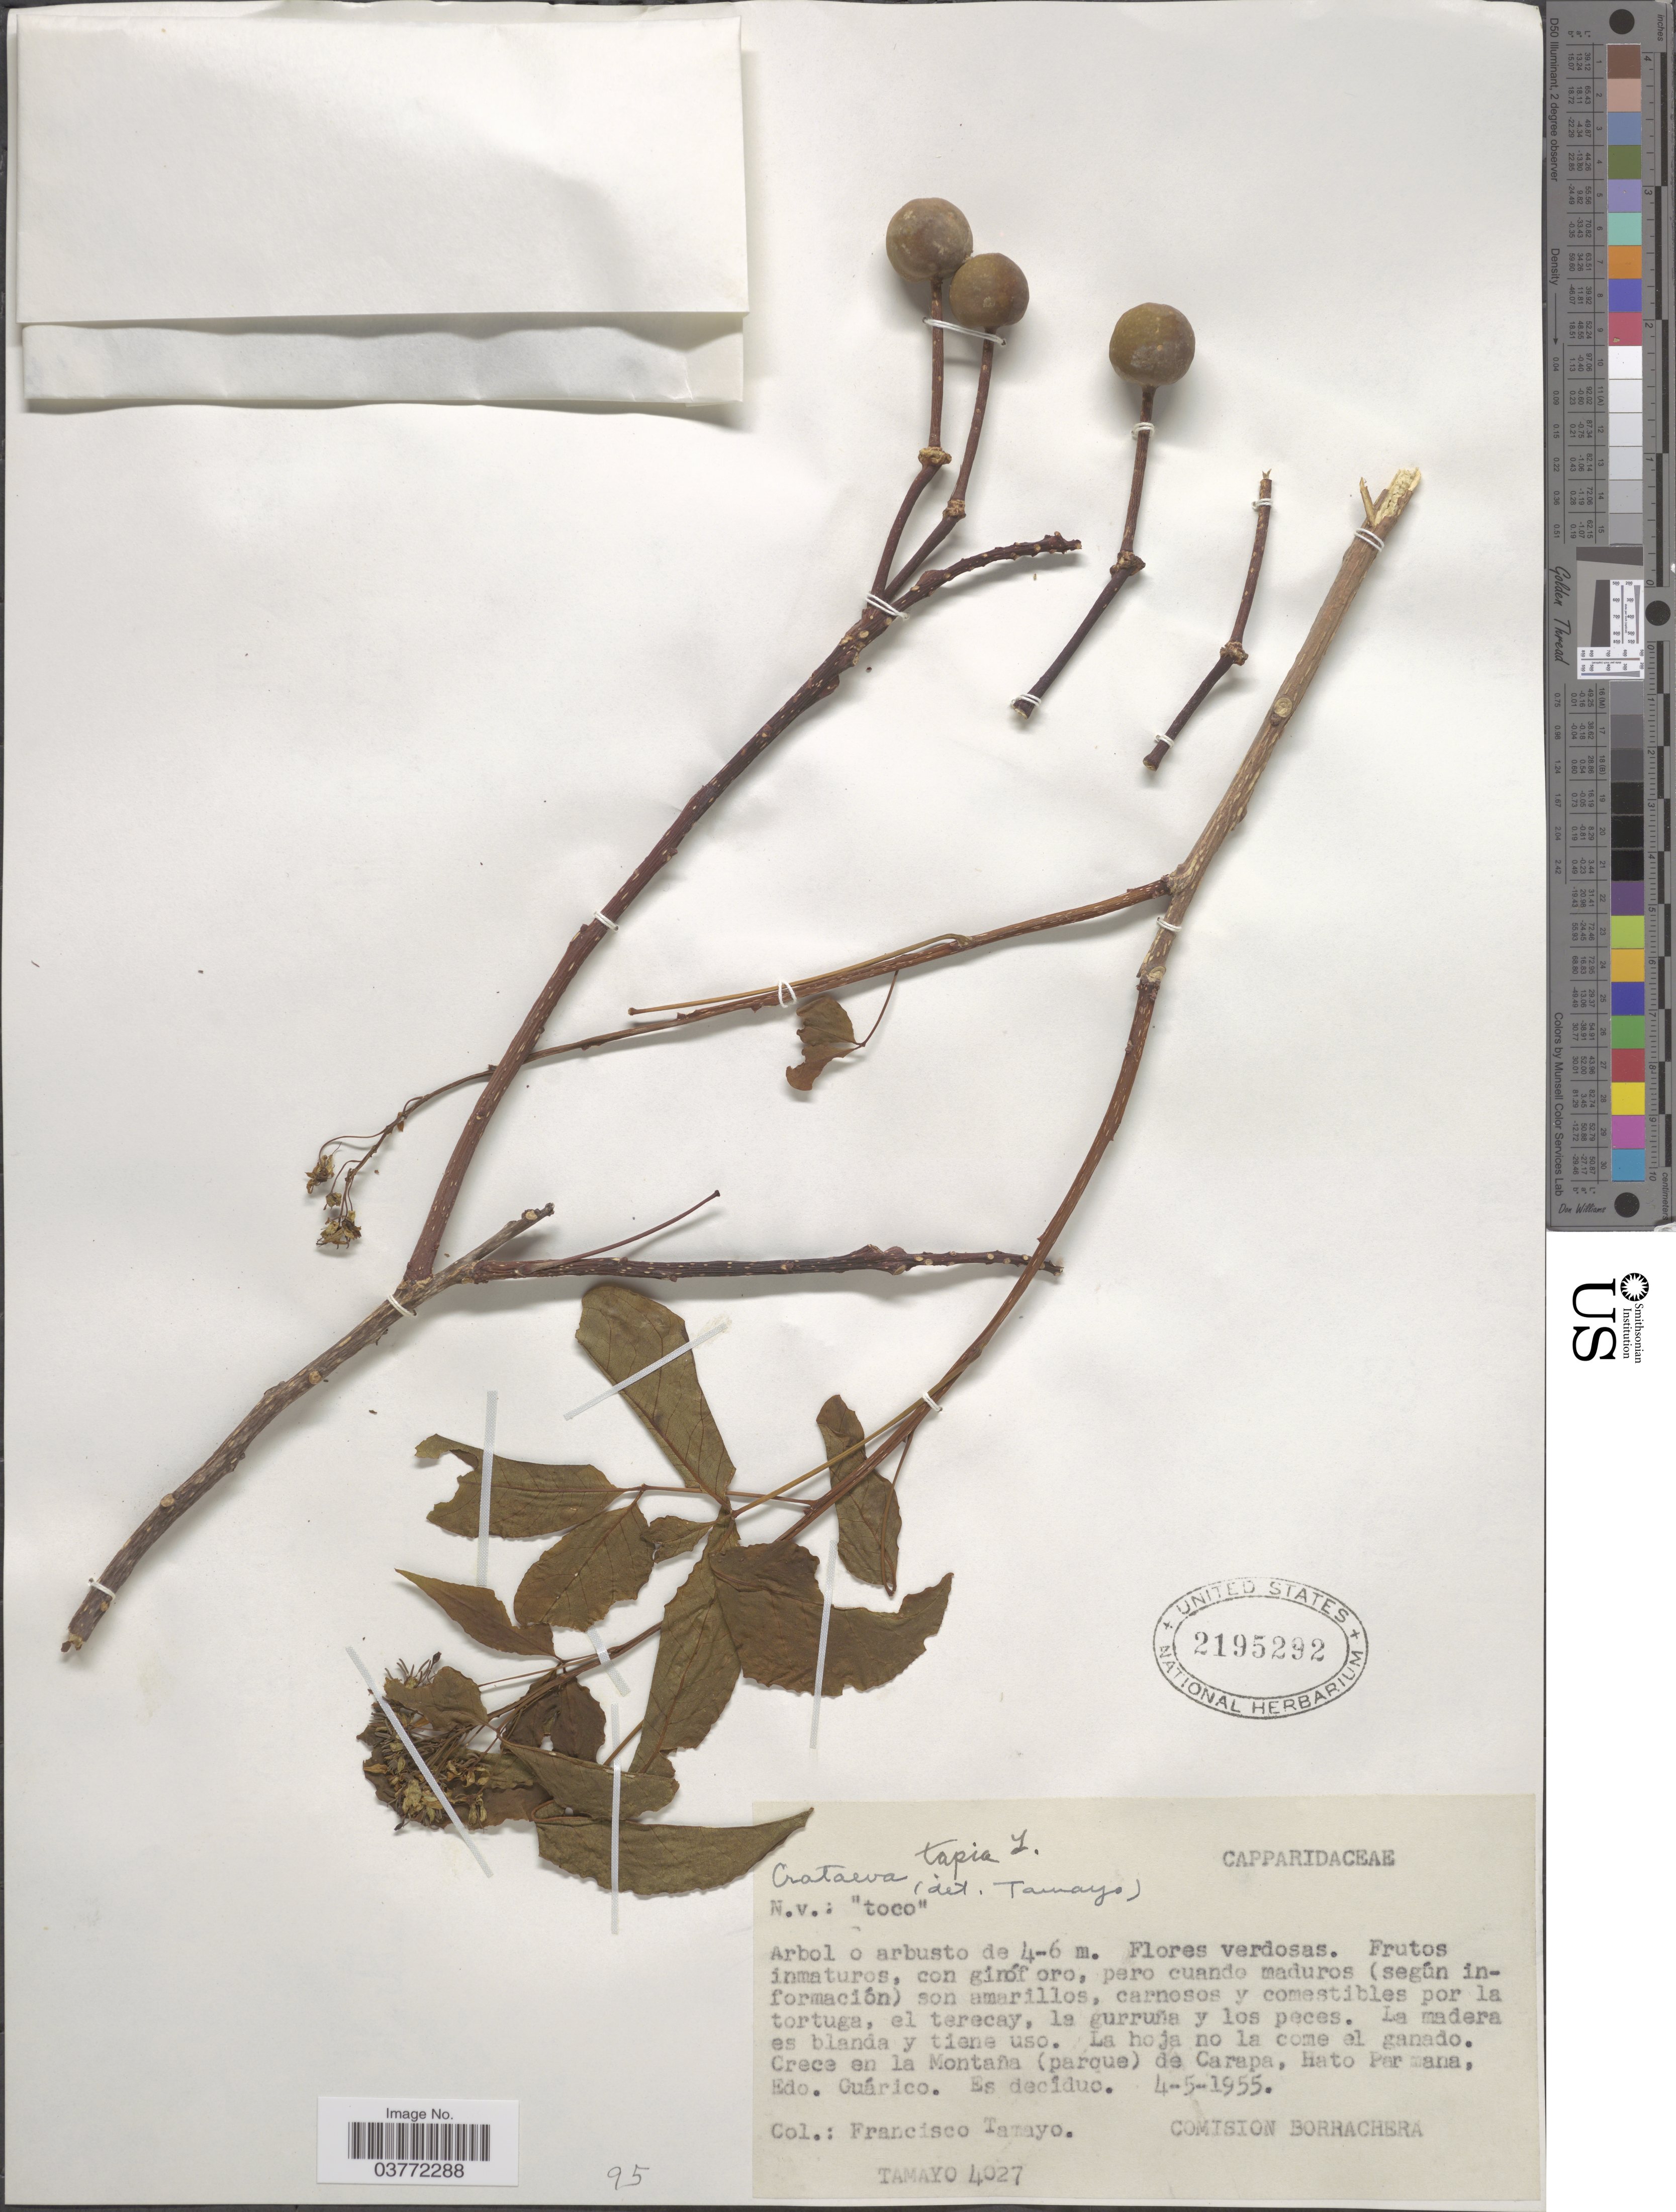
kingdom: Plantae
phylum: Tracheophyta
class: Magnoliopsida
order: Brassicales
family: Capparaceae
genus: Crateva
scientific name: Crateva tapia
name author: L.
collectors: F. Tamayo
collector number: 4027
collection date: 1955-05-04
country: Venezuela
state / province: Guarico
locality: Crece en la Montaña (parque) de Carapa, Hato Parmana.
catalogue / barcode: US 2195292